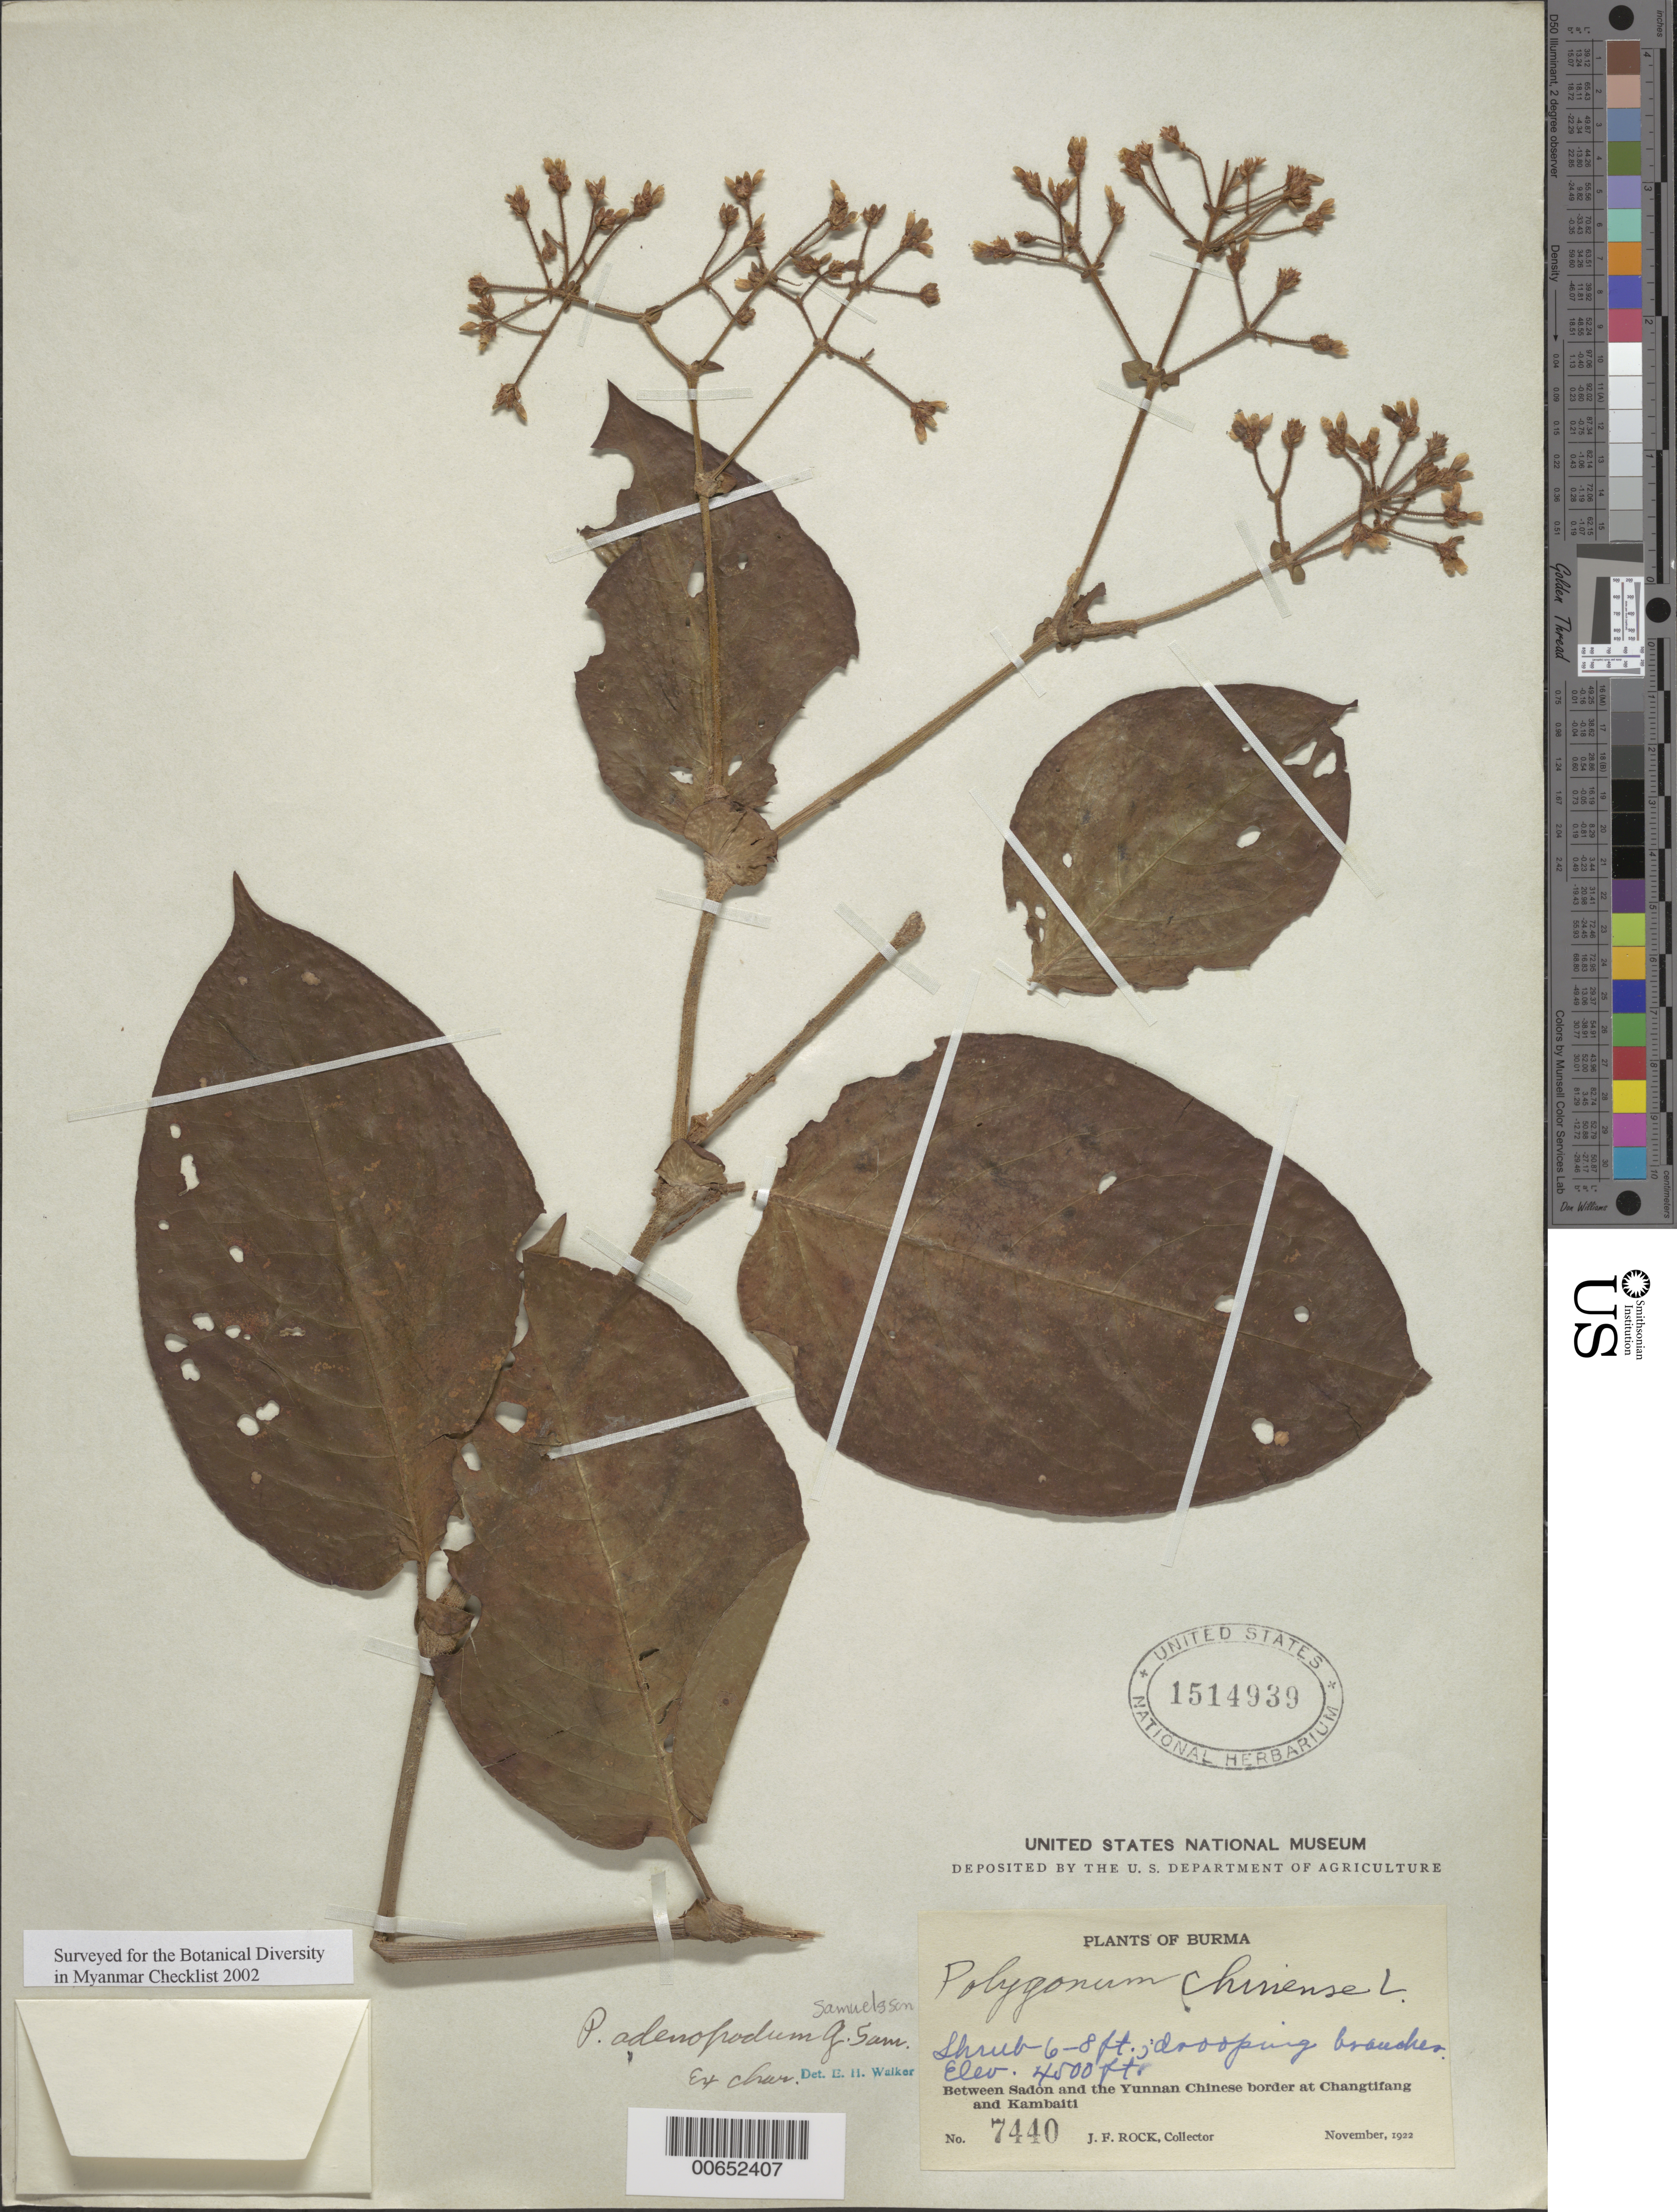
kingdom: Plantae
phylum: Tracheophyta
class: Magnoliopsida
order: Caryophyllales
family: Polygonaceae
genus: Polygonum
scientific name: Polygonum adenopodum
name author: Sam.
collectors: J. F. Rock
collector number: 7440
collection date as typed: Nov 1922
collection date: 1922-11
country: Myanmar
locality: Between Sadon and the Yunnan Chinese border at Changtifang and Kambaiti.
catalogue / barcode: US 1514939